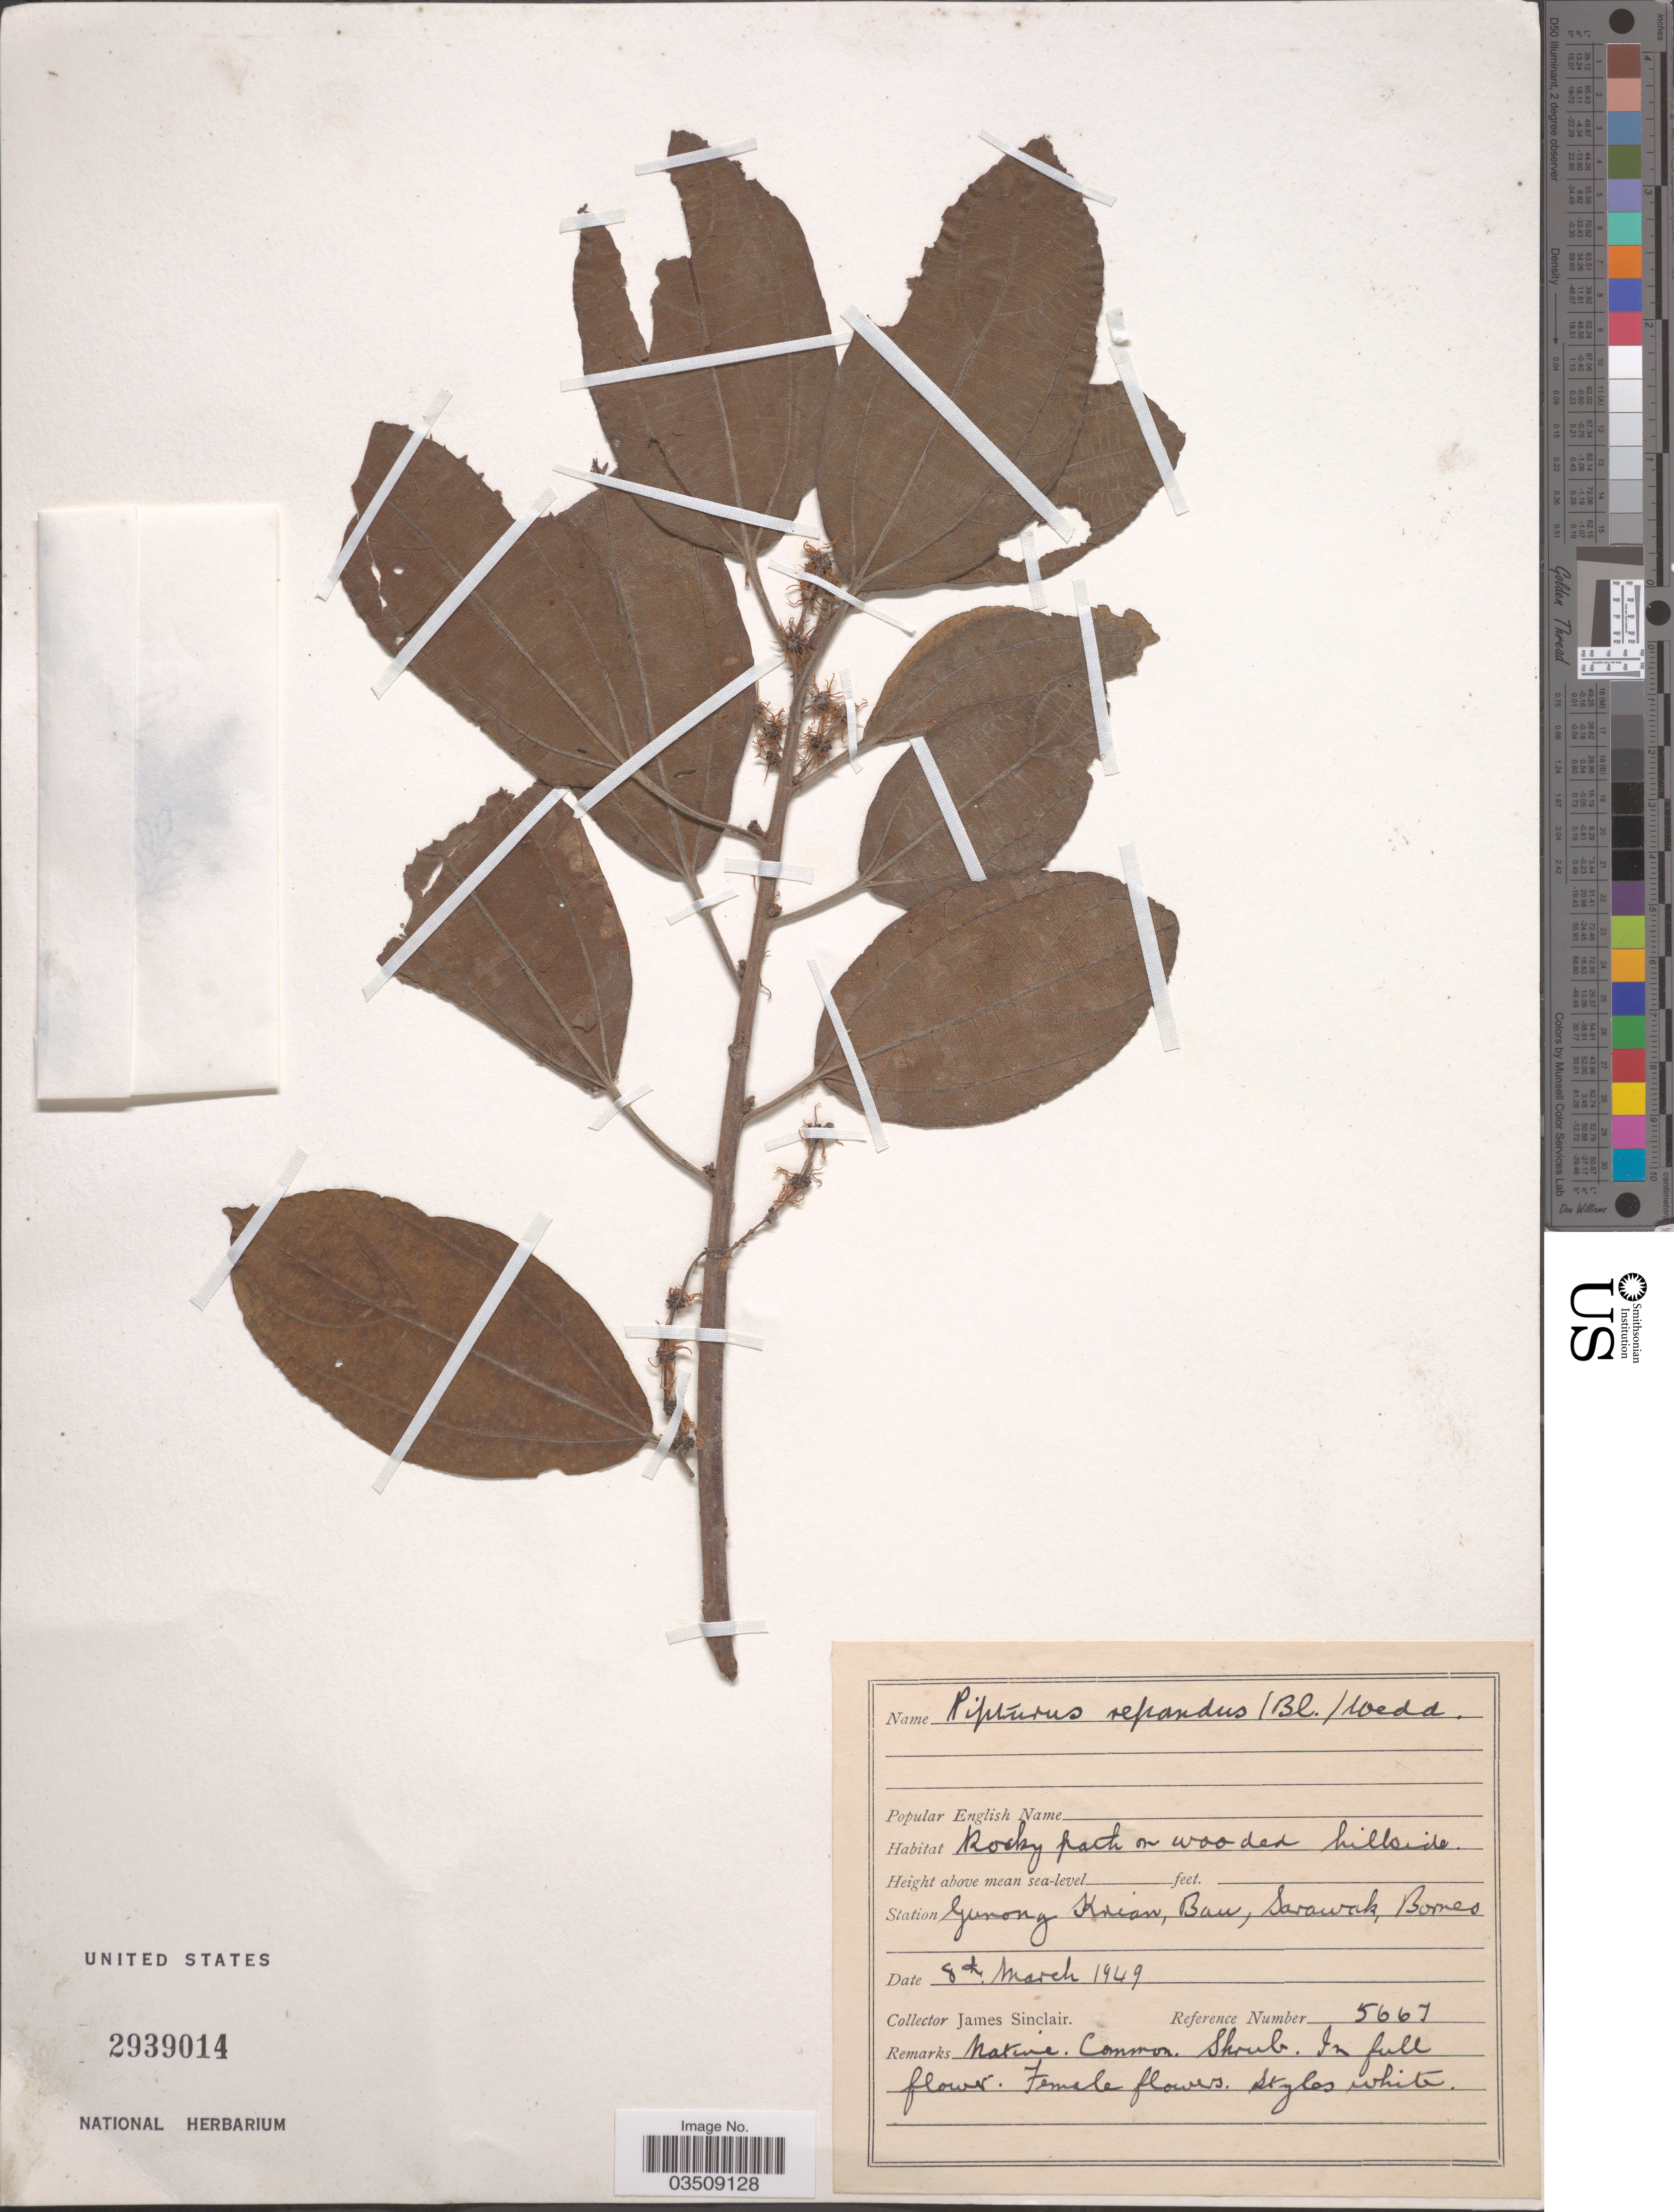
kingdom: Plantae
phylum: Tracheophyta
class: Magnoliopsida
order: Rosales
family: Urticaceae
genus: Pipturus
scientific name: Pipturus argenteus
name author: (G. Forst.) Wedd.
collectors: J. Sinclair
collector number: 5667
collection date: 1949-03-08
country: Malaysia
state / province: Sarawak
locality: Station Gunong Krian, Bau, Borneo.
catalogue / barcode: US 2939014